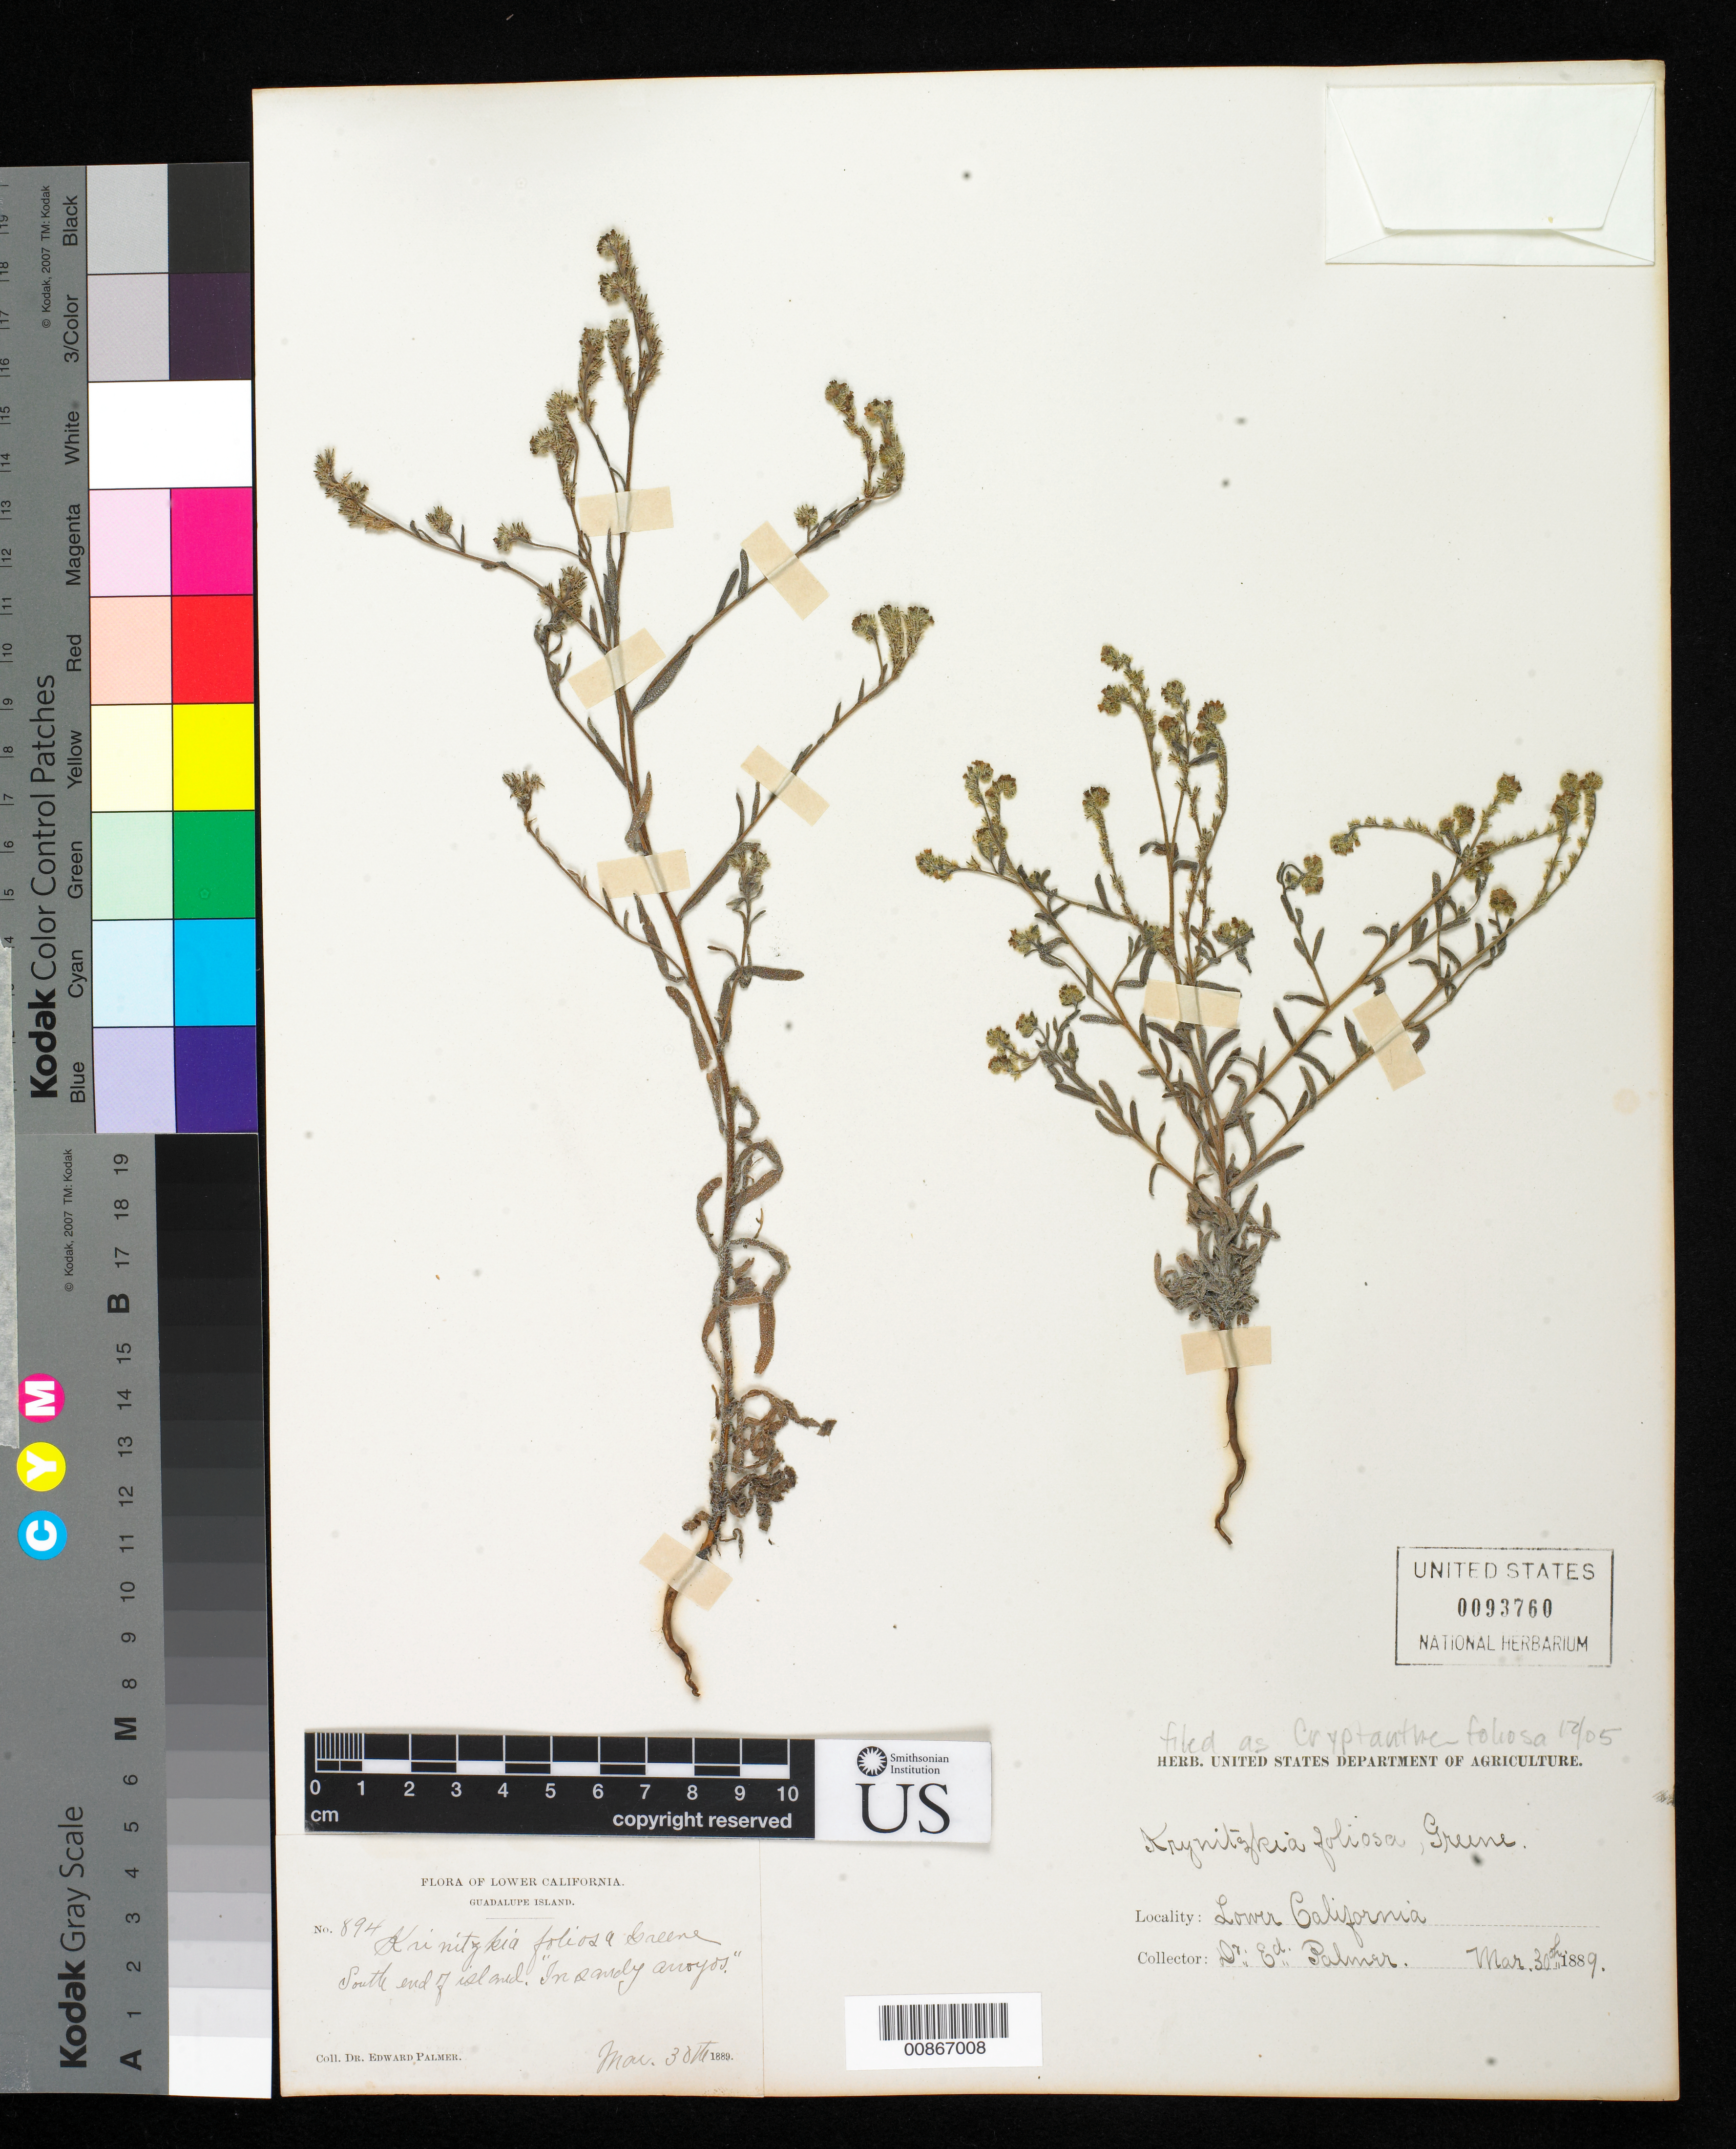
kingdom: Plantae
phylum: Tracheophyta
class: Magnoliopsida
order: Boraginales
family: Boraginaceae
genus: Cryptantha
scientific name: Cryptantha foliosa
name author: (Greene) Greene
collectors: E. Palmer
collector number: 894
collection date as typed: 30 Mar 1889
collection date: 1889-03-30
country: Mexico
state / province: Baja California Norte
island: Guadalupe I.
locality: South end of Guadalupe Island. Baja California.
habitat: In sandy arroyos.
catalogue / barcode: US 93760